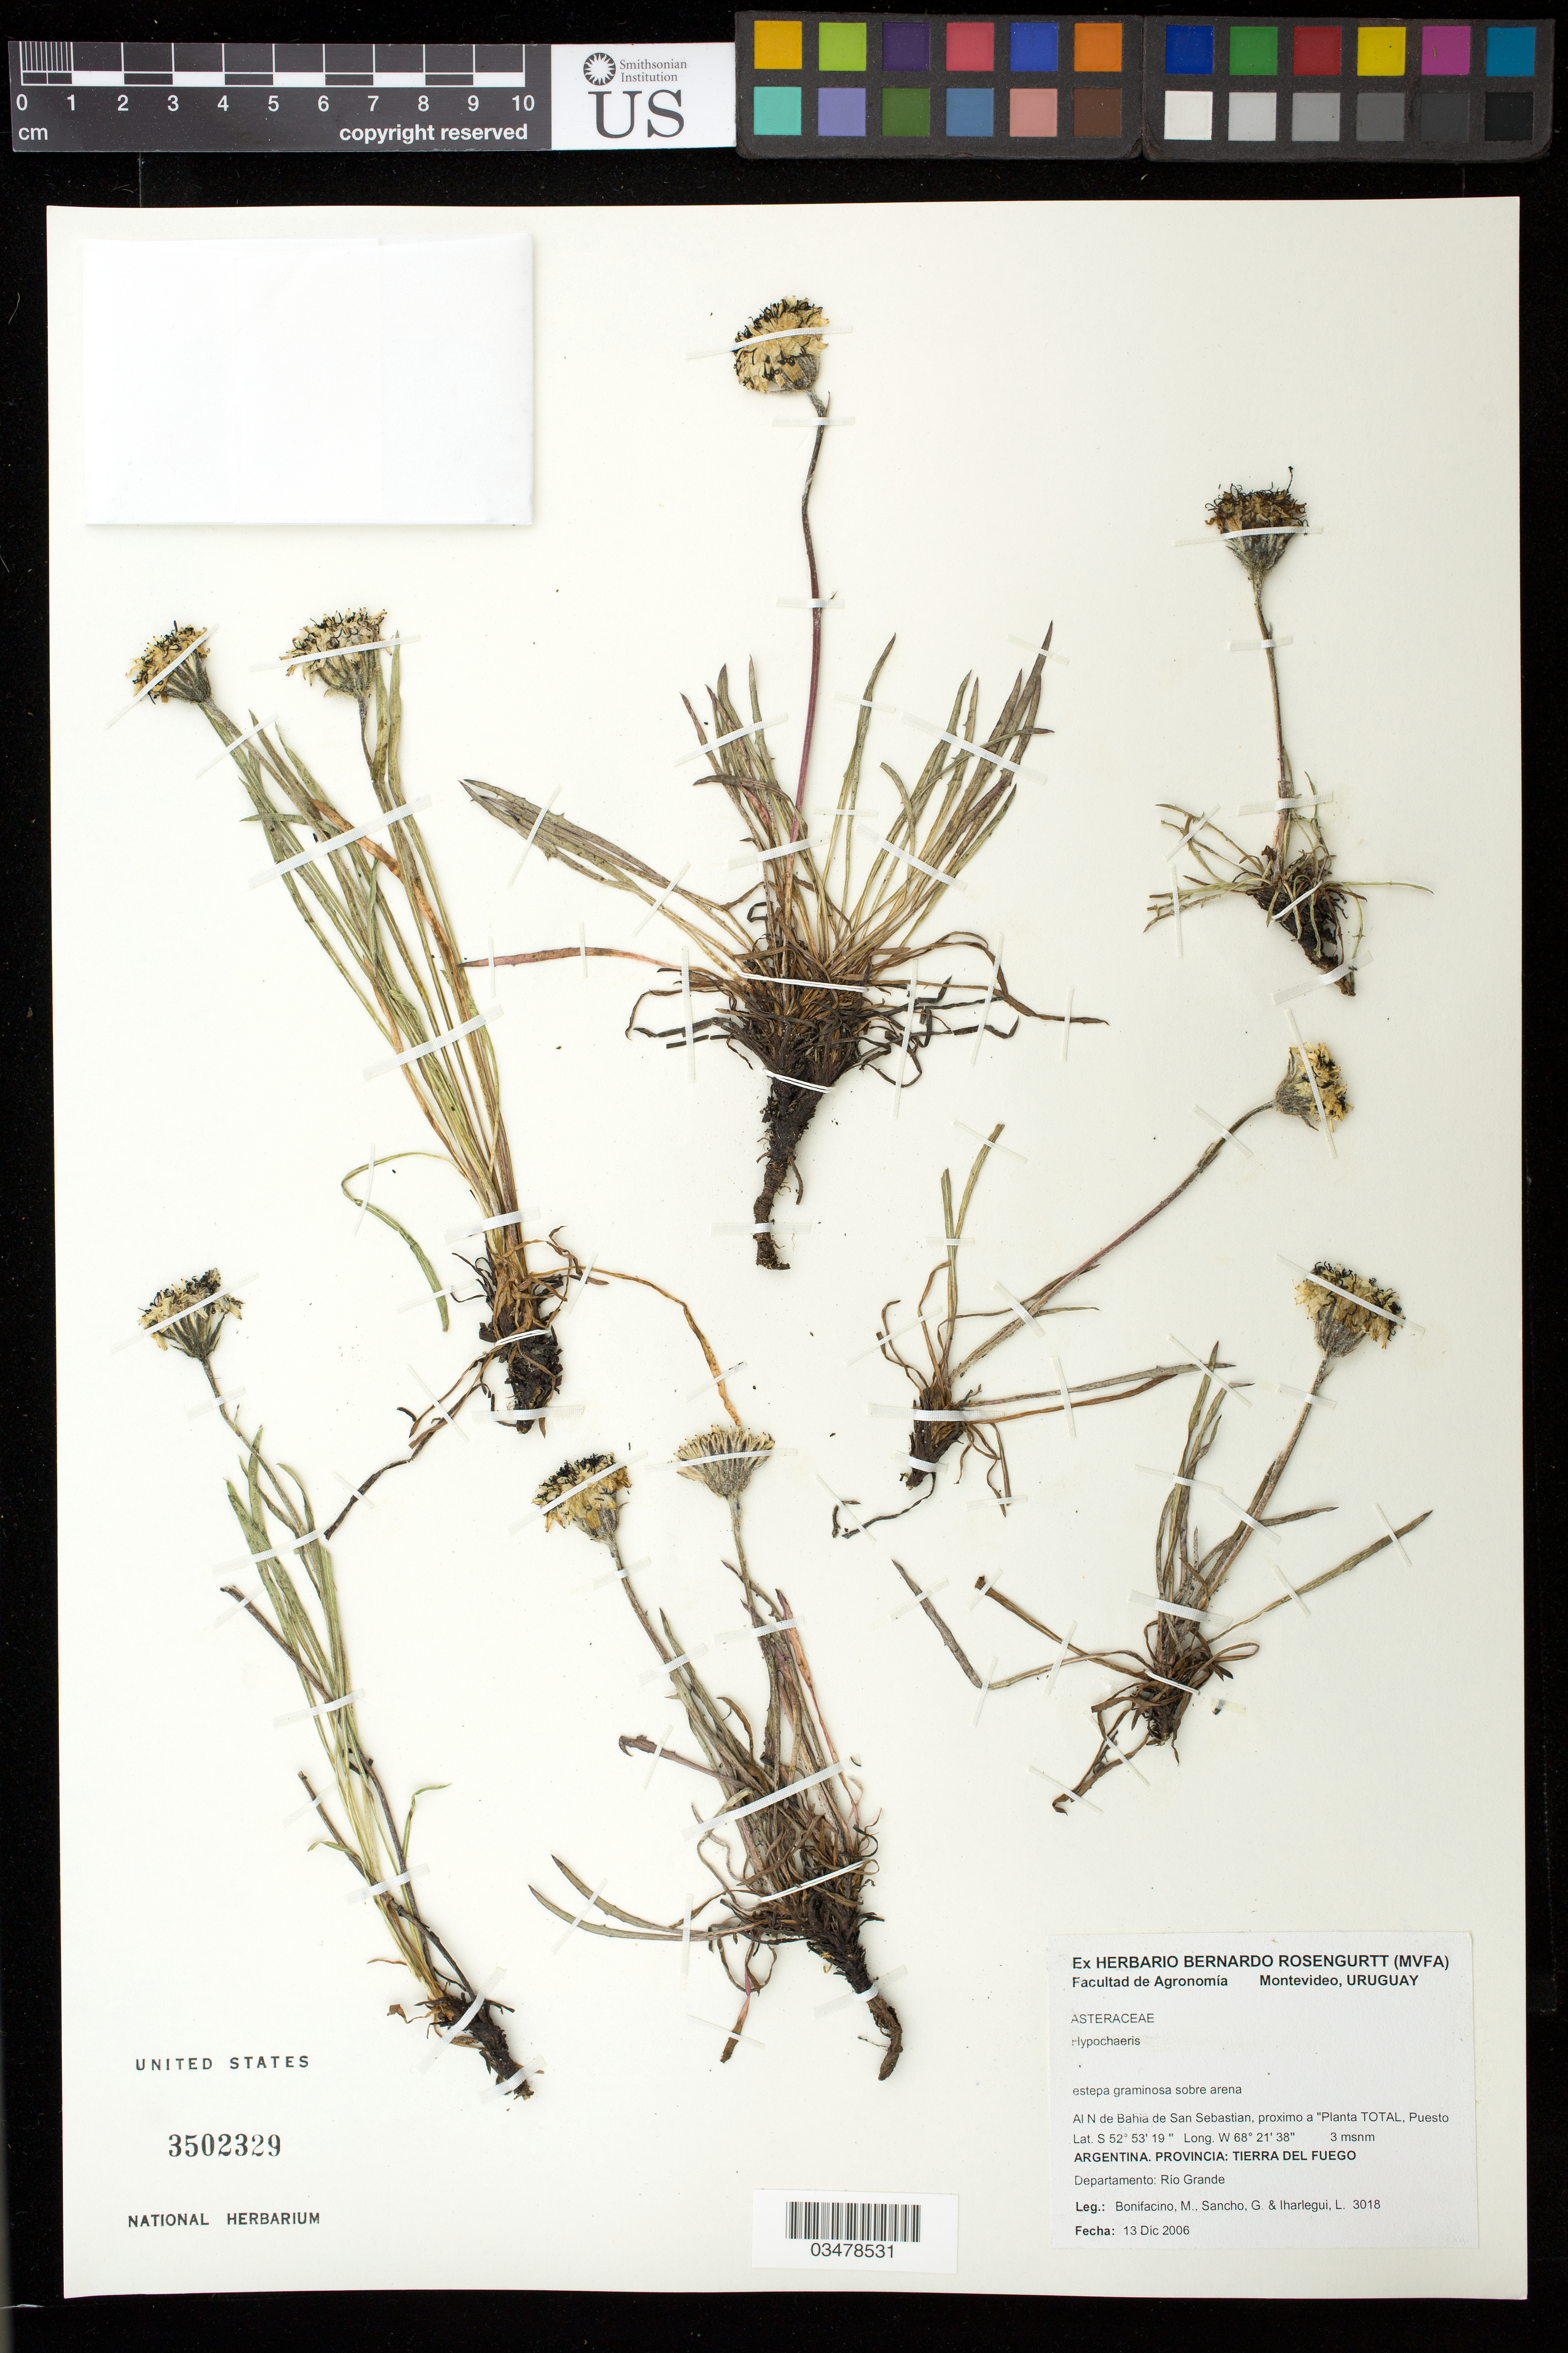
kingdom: Plantae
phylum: Tracheophyta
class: Magnoliopsida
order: Asterales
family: Asteraceae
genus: Hypochaeris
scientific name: Hypochaeris sp.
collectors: M. Bonifacino, G. Sancho & L. Iharlegui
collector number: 3018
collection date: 2006-12-13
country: Argentina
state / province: Tierra del Fuego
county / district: Rio Grande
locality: Al N de Bahia de San Sebastian.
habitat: Estepa graminosa sobre arena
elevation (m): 3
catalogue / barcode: US 3502329